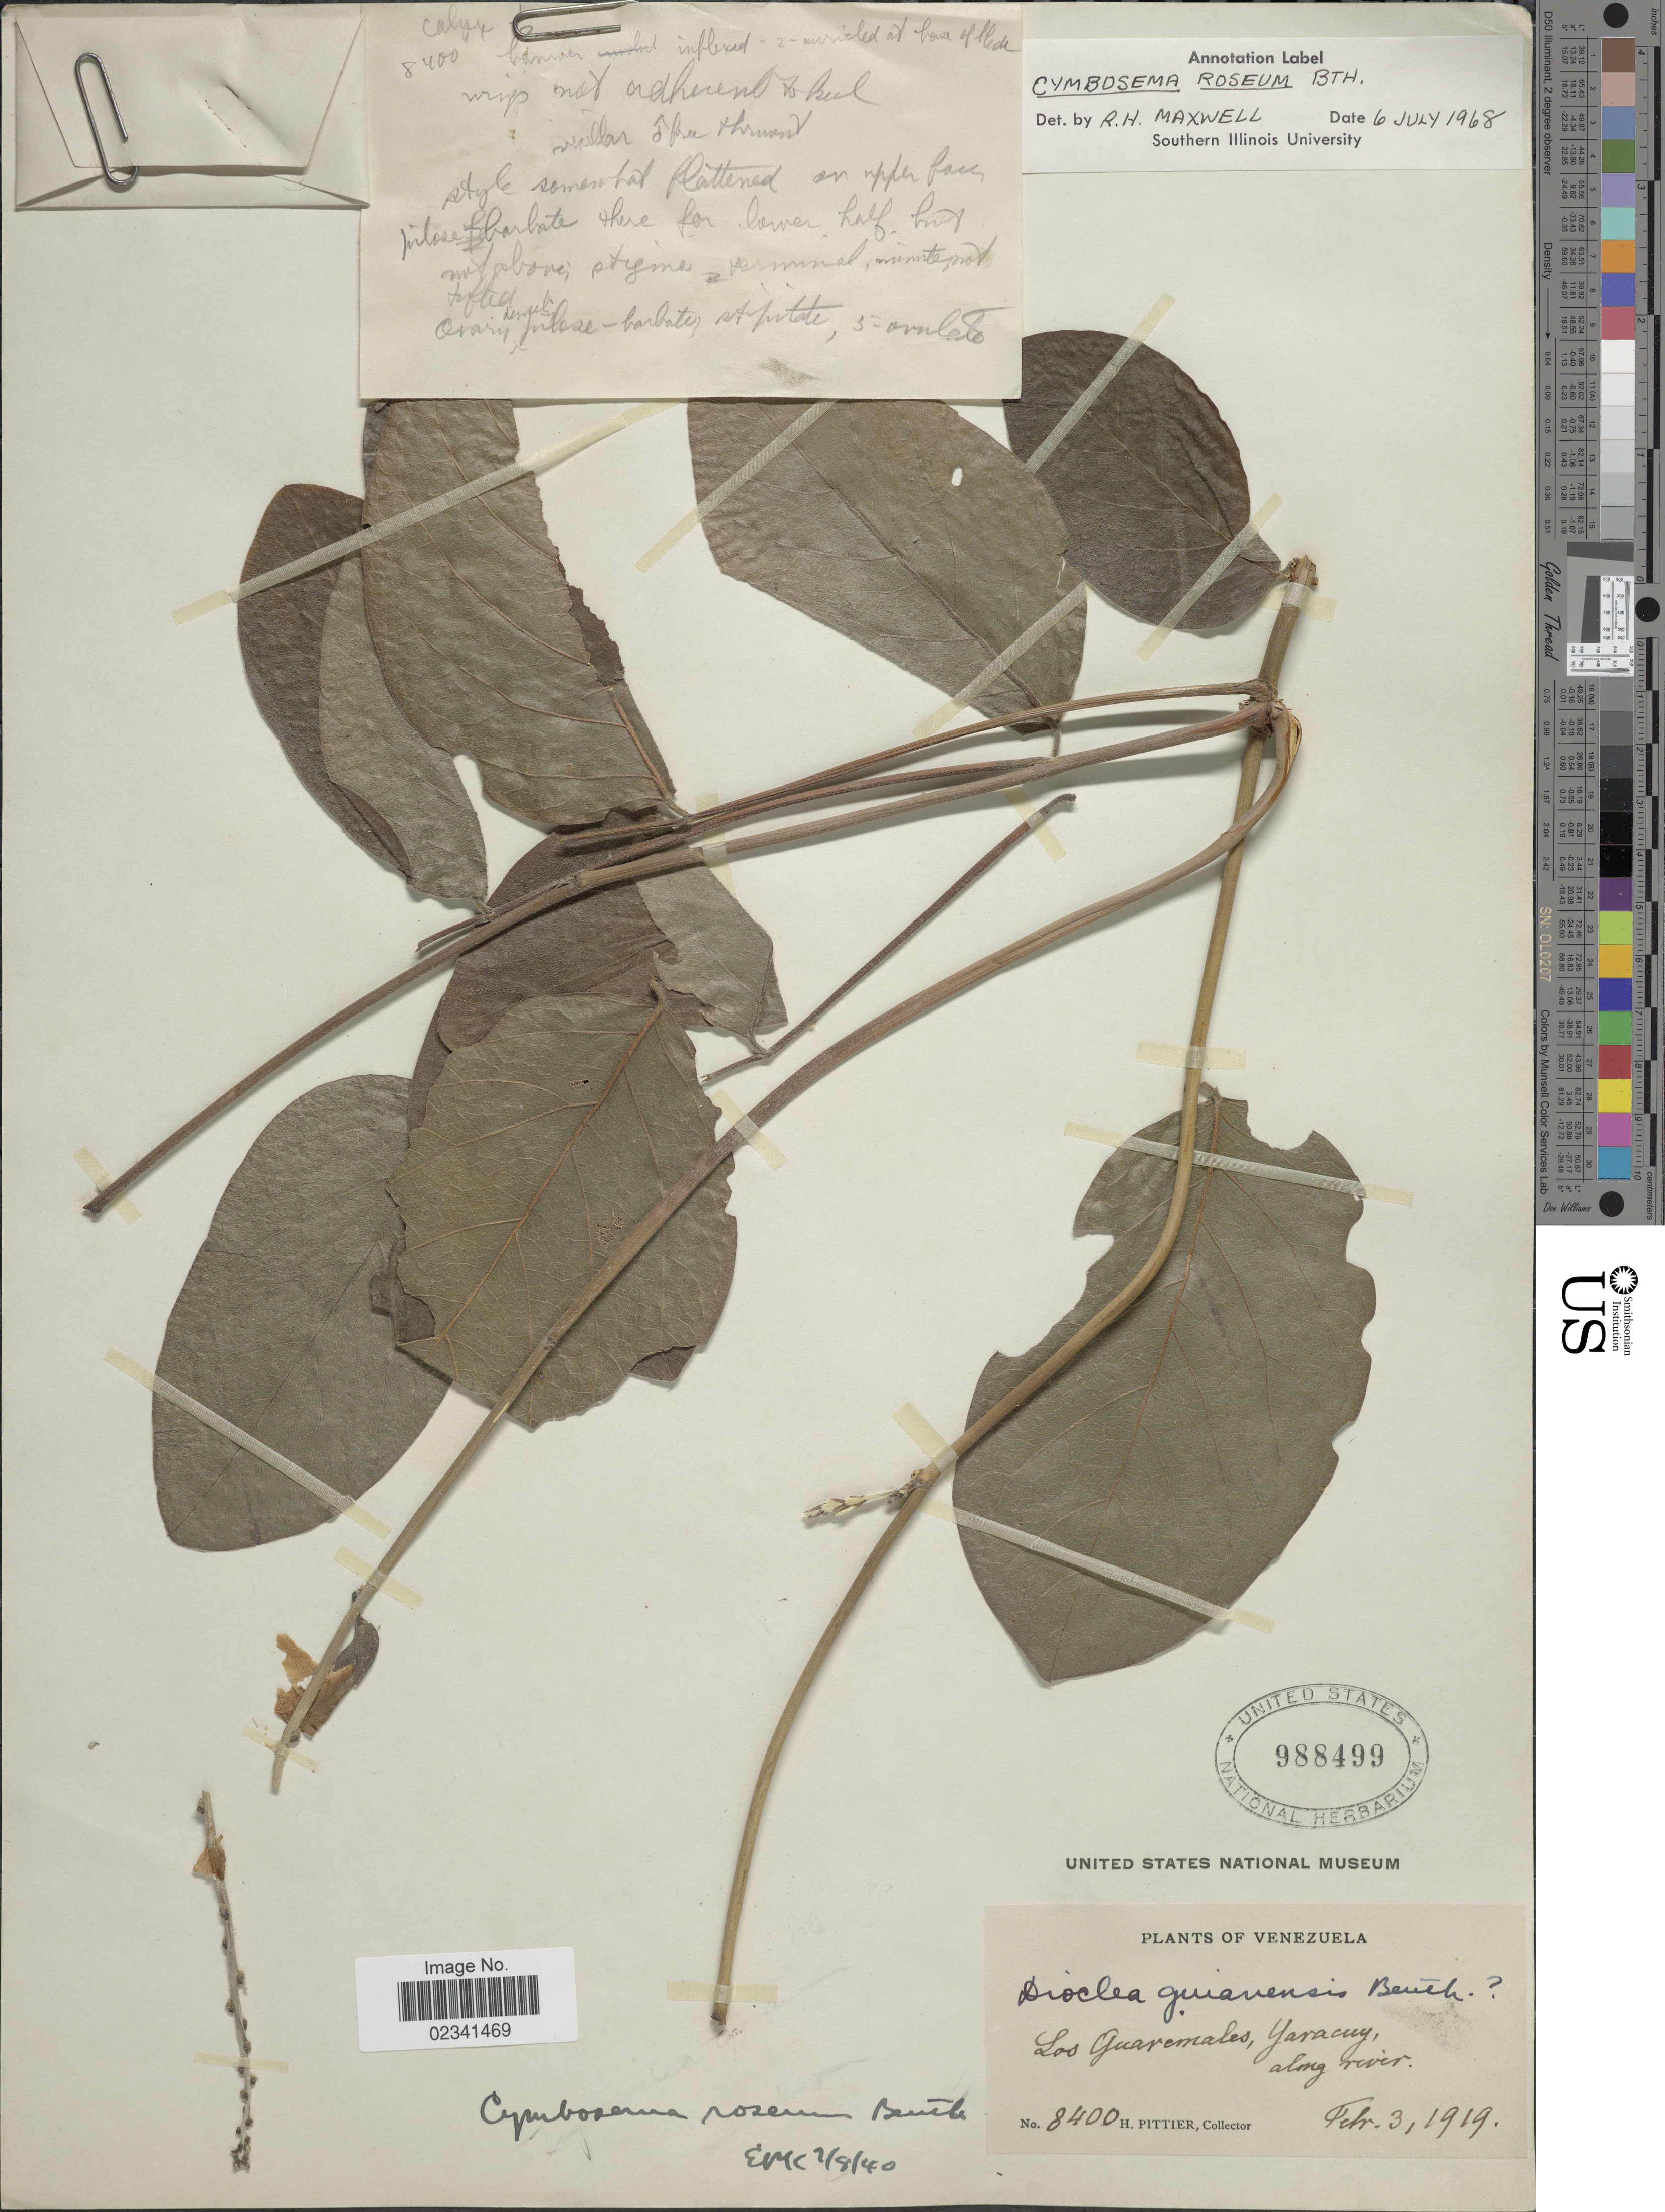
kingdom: Plantae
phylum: Tracheophyta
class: Magnoliopsida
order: Fabales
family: Fabaceae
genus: Cymbosema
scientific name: Cymbosema roseum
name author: Benth.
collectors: H. F. Pittier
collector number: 8400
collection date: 1919-02-03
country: Venezuela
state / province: Yaracuy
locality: Los Guaremales, Yaracuy along river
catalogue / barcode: US 988499